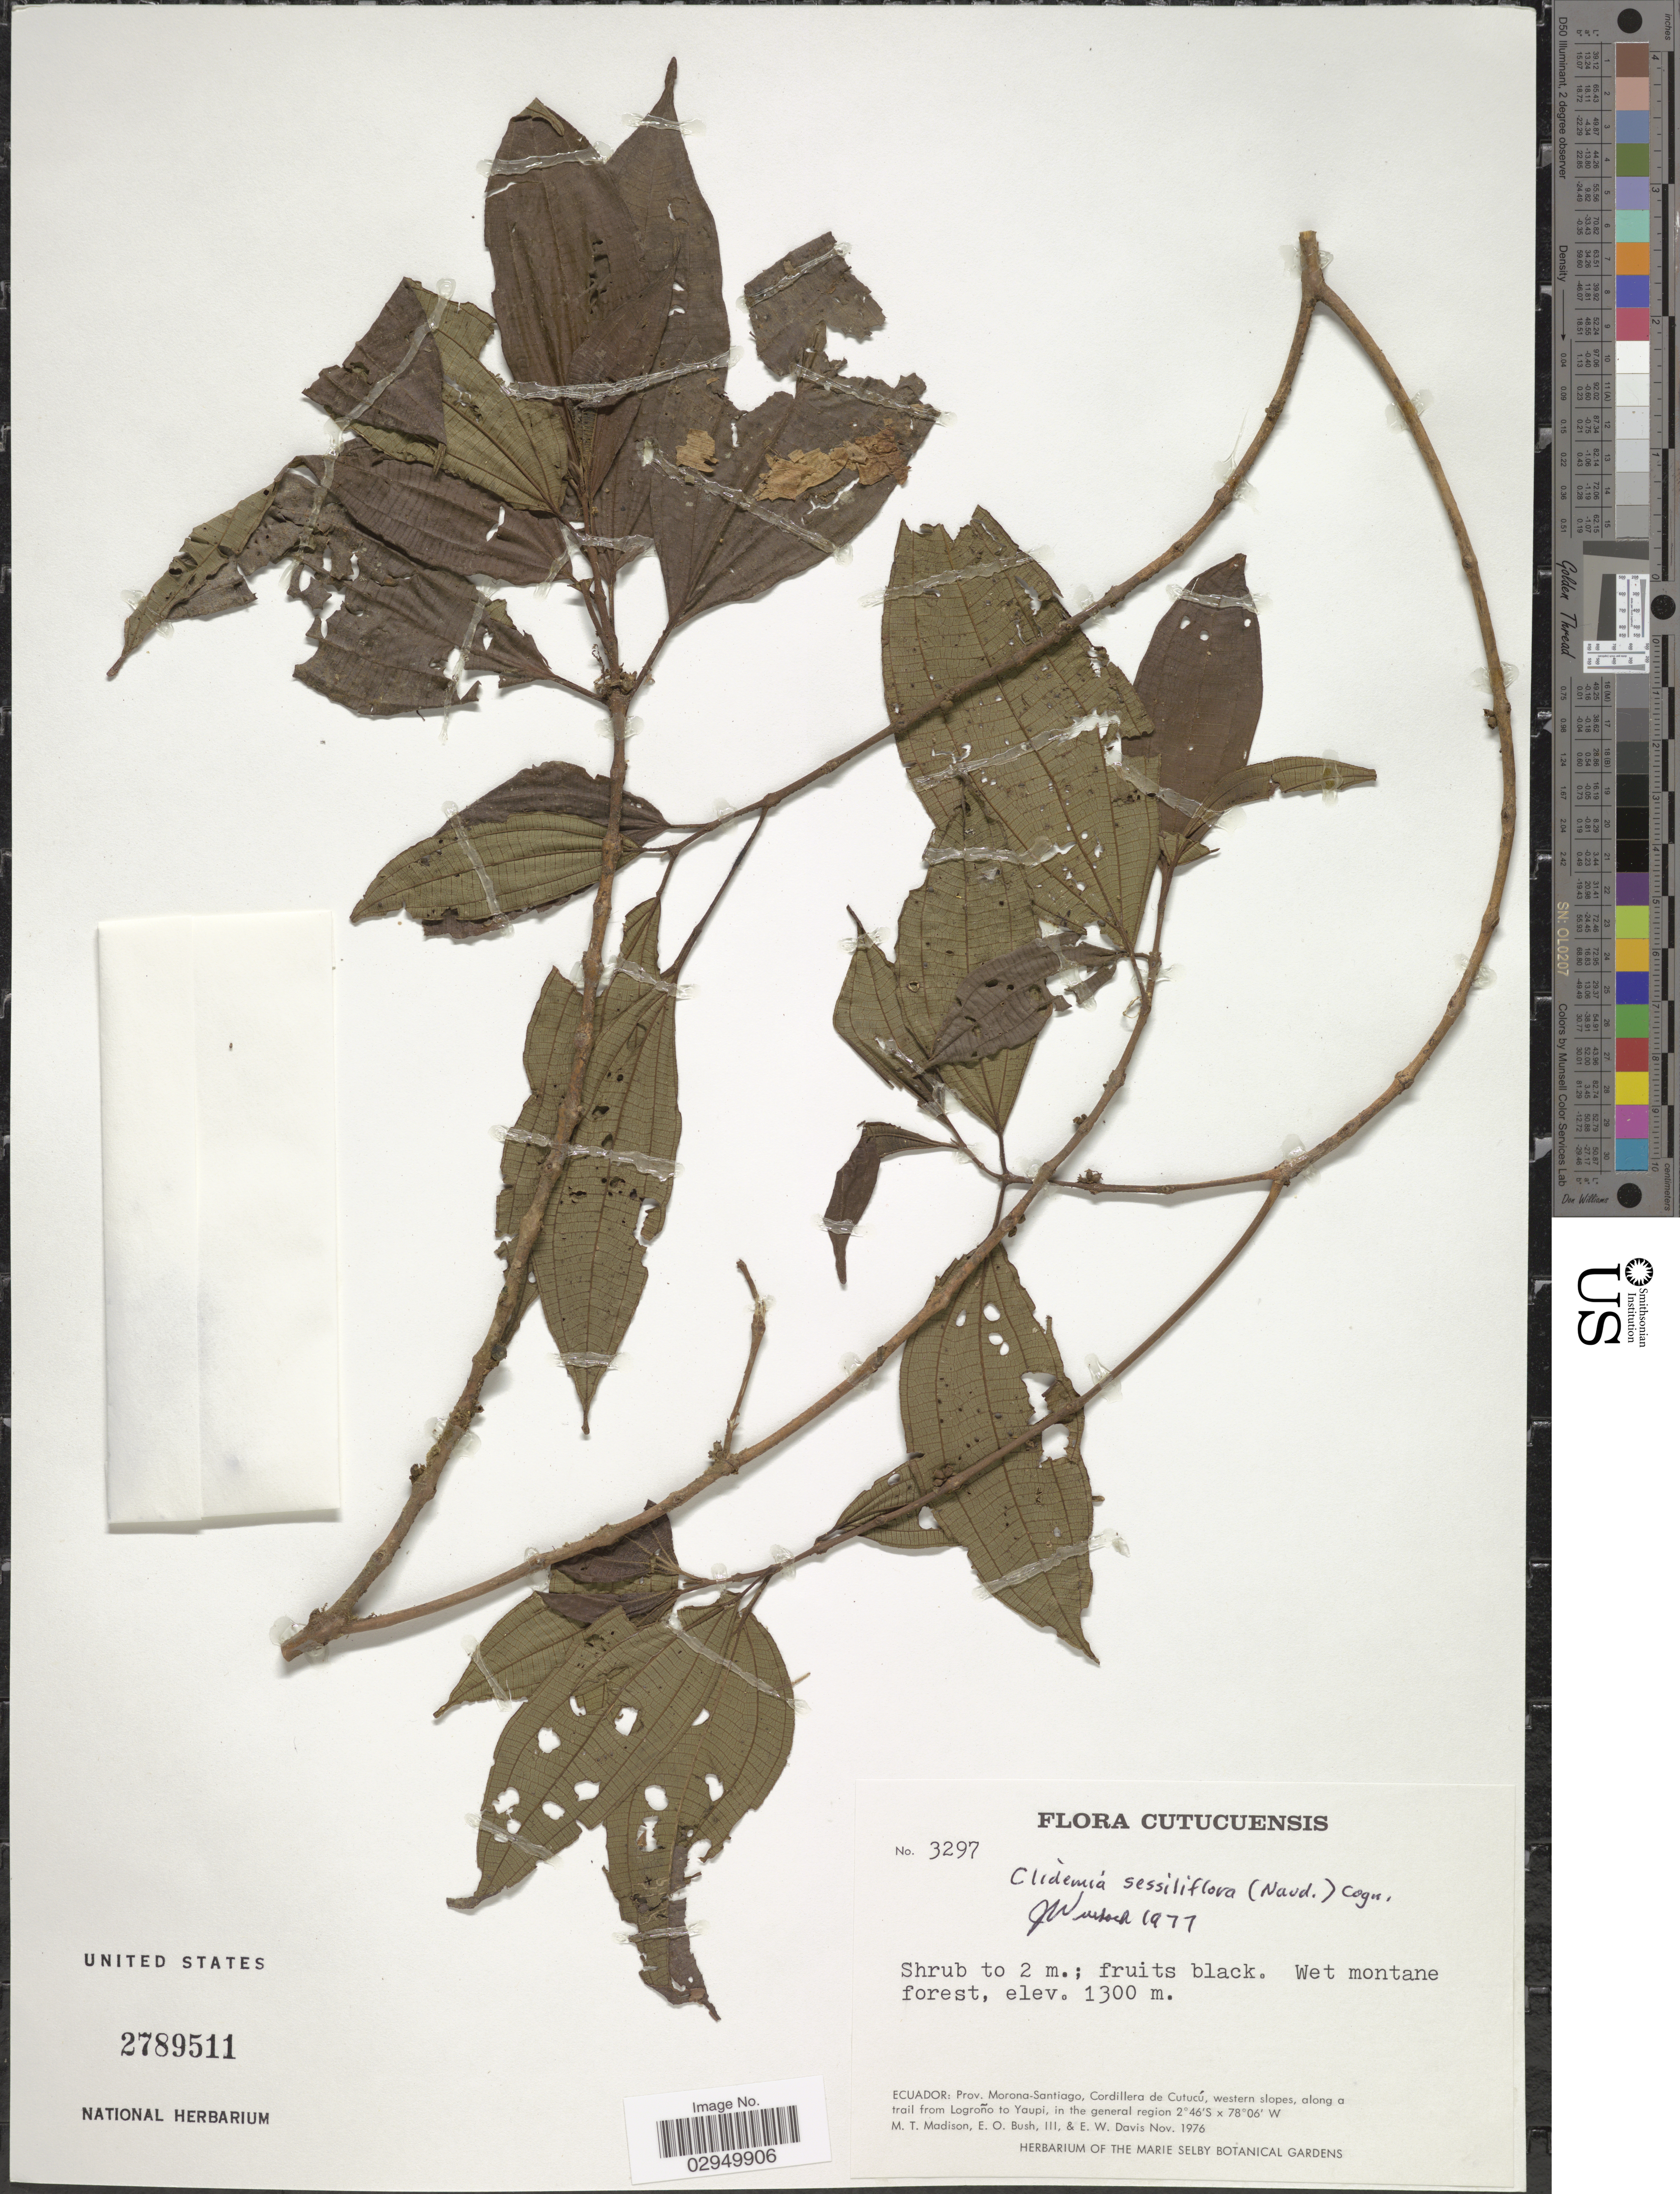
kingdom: Plantae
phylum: Tracheophyta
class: Magnoliopsida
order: Myrtales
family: Melastomataceae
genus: Clidemia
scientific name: Clidemia sessiliflora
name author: (Naudin) Cogn.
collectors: M. T. Madison, E. O. Bush & E. W. Davis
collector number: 3297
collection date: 1976-11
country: Ecuador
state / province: Morona-Santiago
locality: Wet montane forest. Cordillera de Cutucú, western slopes, along a trail from Logroño to Yaupi, in the general region.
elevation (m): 1300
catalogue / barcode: US 2789511